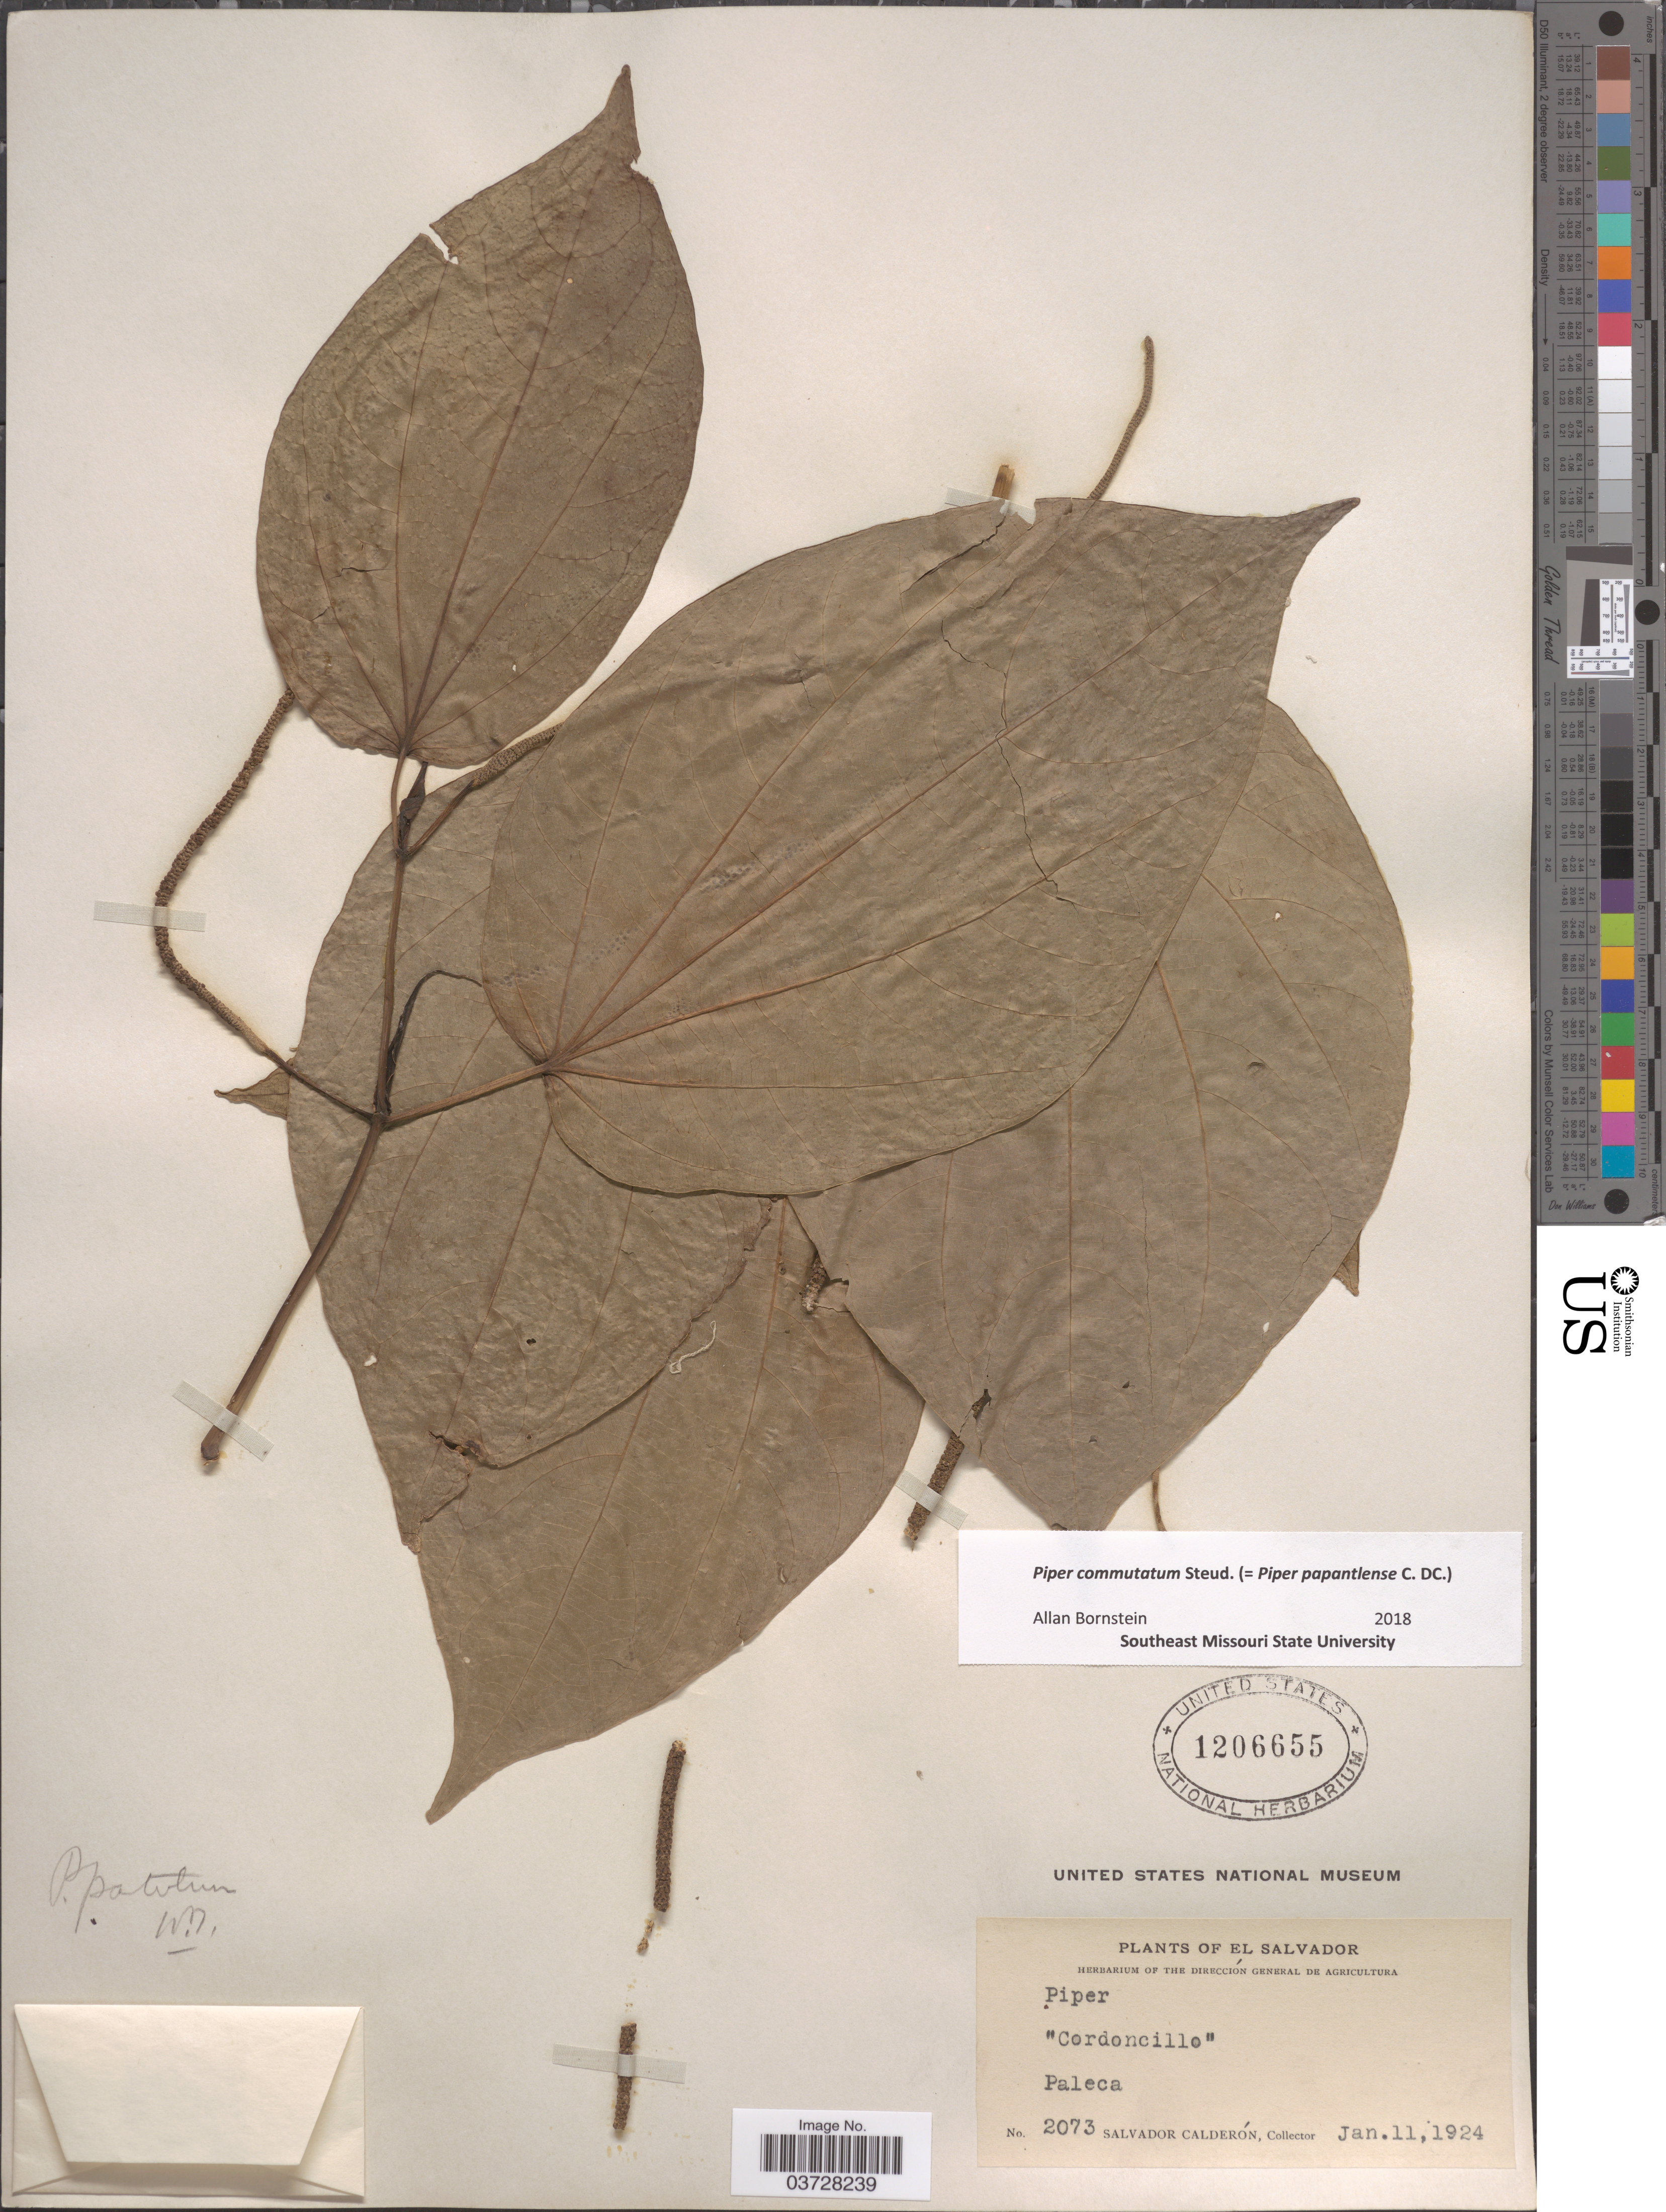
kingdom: Plantae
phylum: Tracheophyta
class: Magnoliopsida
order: Piperales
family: Piperaceae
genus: Piper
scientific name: Piper commutatum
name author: Steud.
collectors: S. Calderón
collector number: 2073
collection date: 1924-01-11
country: El Salvador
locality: Paleca.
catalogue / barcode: US 1206655